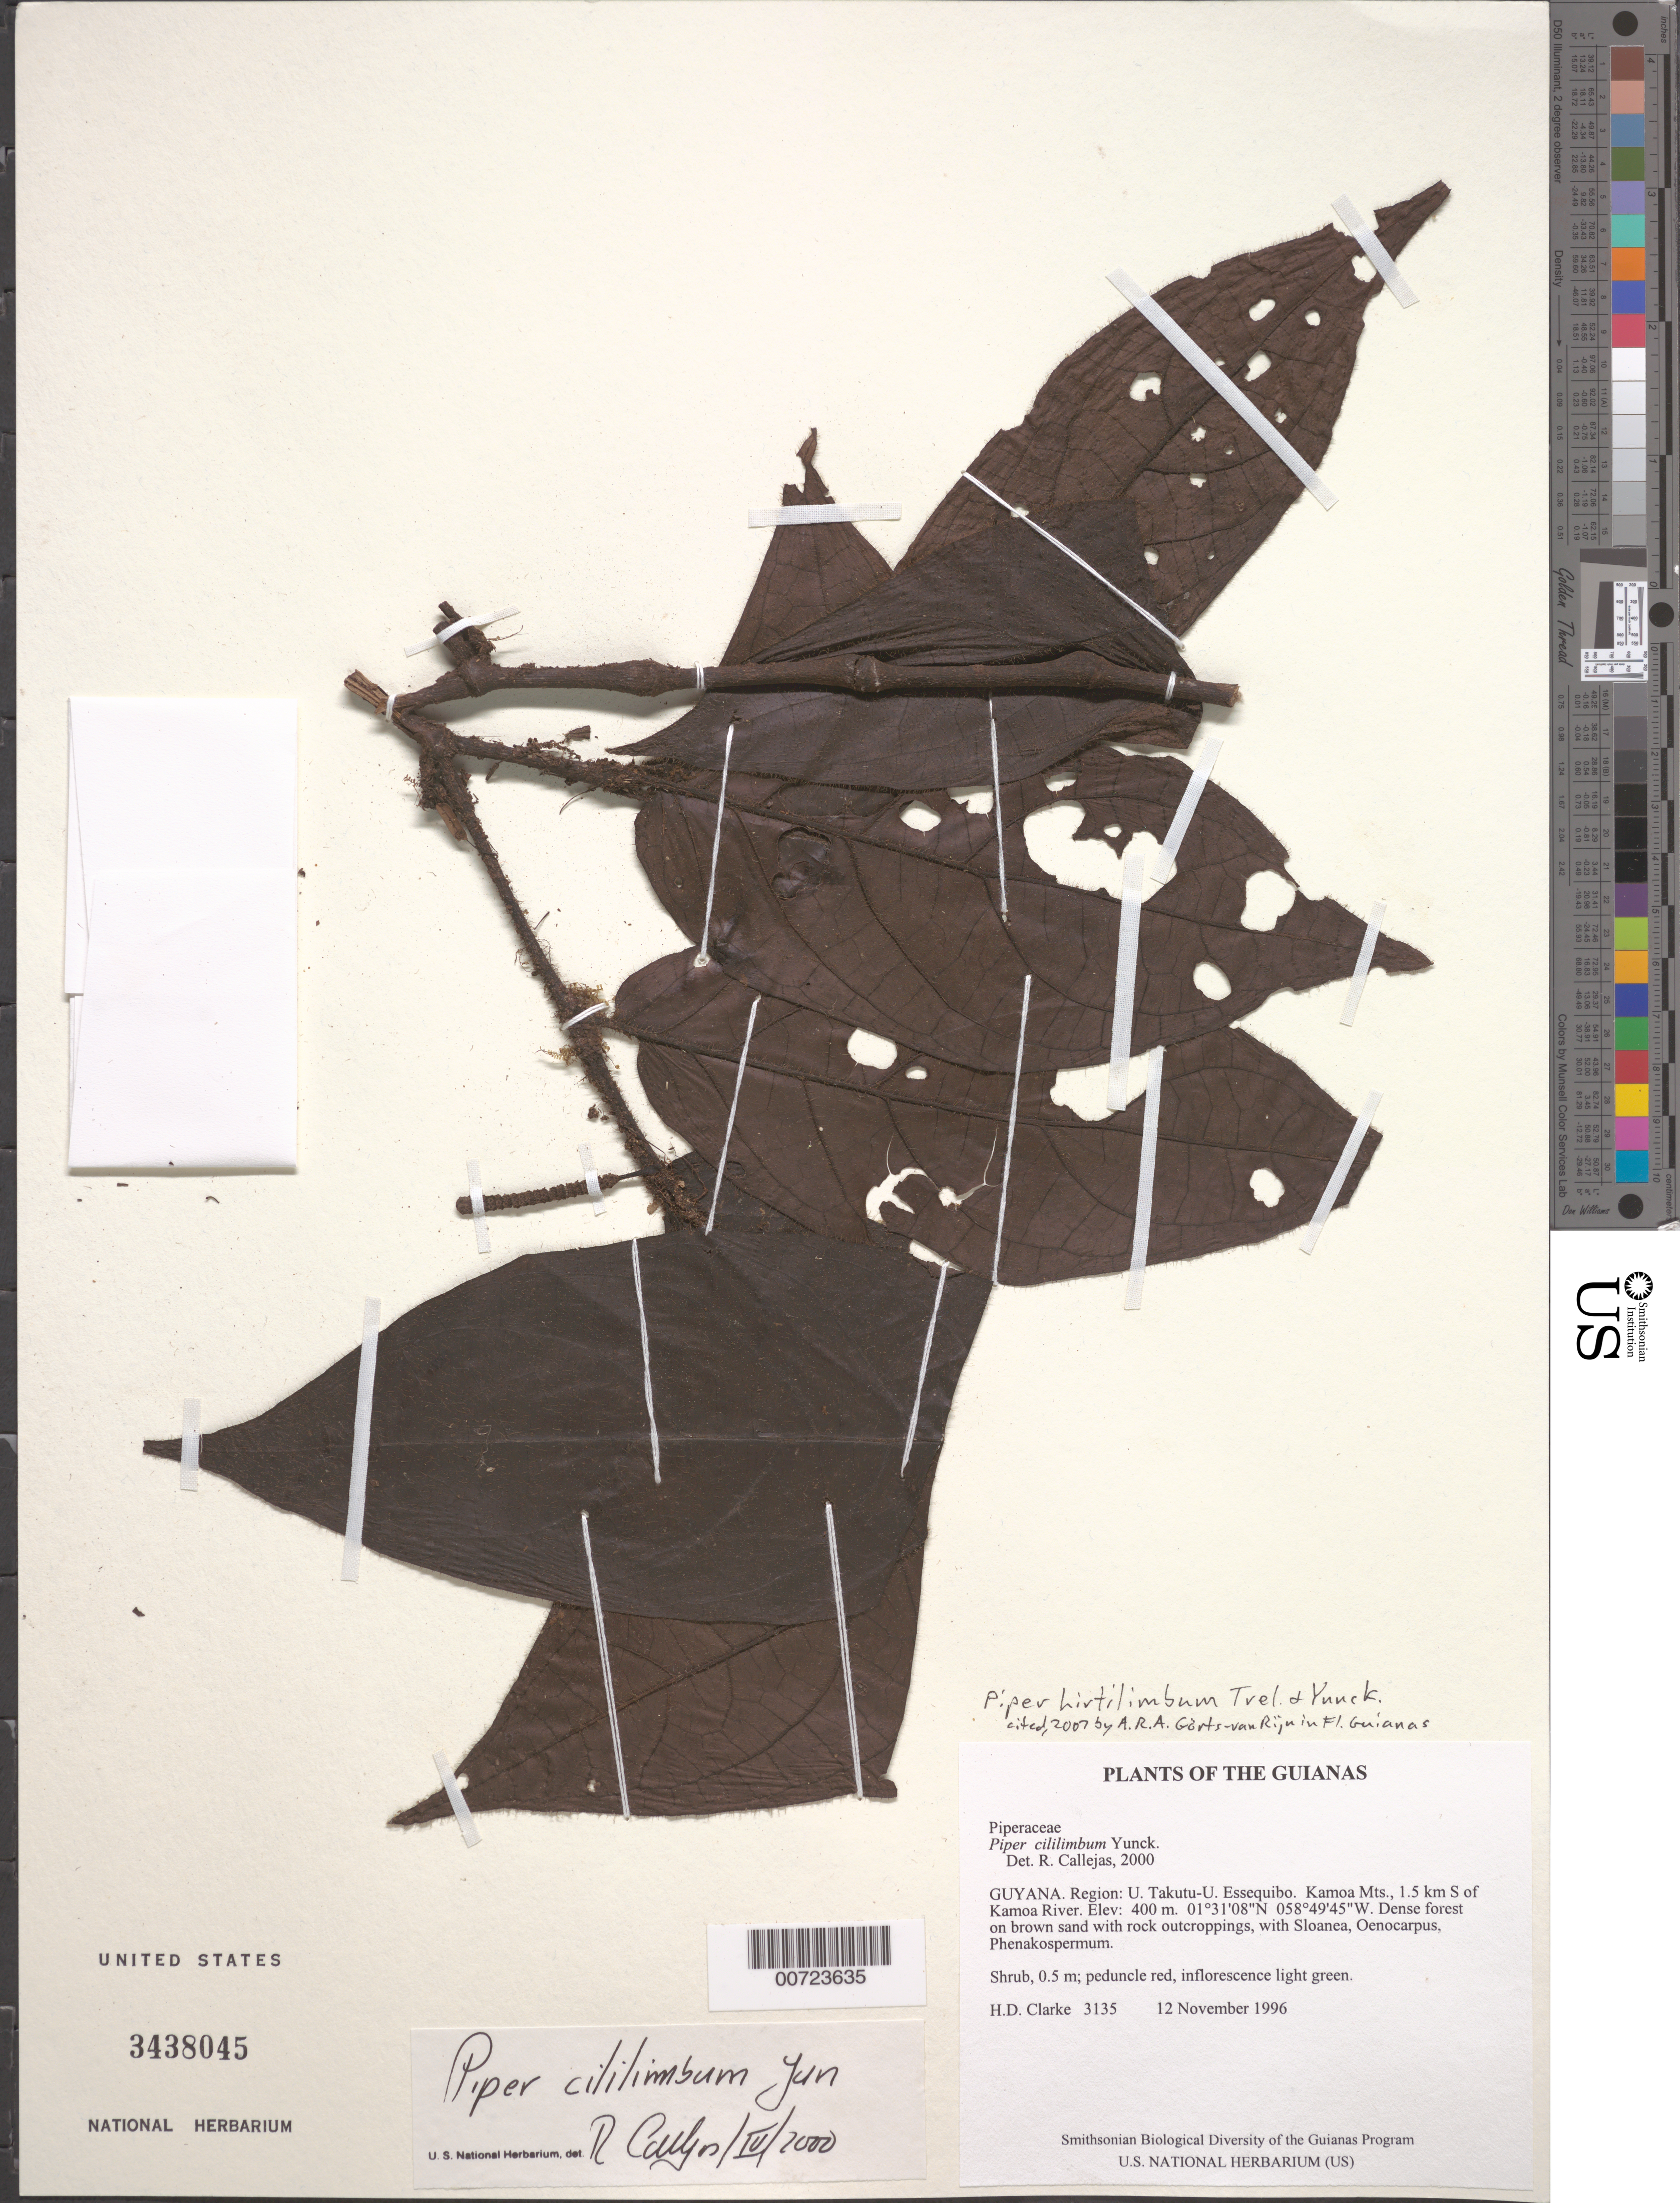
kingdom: Plantae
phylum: Tracheophyta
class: Magnoliopsida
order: Piperales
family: Piperaceae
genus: Piper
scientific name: Piper cililimbum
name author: Yunck.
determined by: Callejas, Ricardo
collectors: H. D. Clarke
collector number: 3135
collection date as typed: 12 November 1996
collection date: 1996-11-12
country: Guyana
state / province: U. Takutu-U. Essequibo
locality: Kamoa Mts., 1.5 km S of Kamoa River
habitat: Dense forest on brown sand with rock outcroppings, with Sloanea, Oenocarpus, Phenakospermum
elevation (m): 400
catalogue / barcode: US 3438045